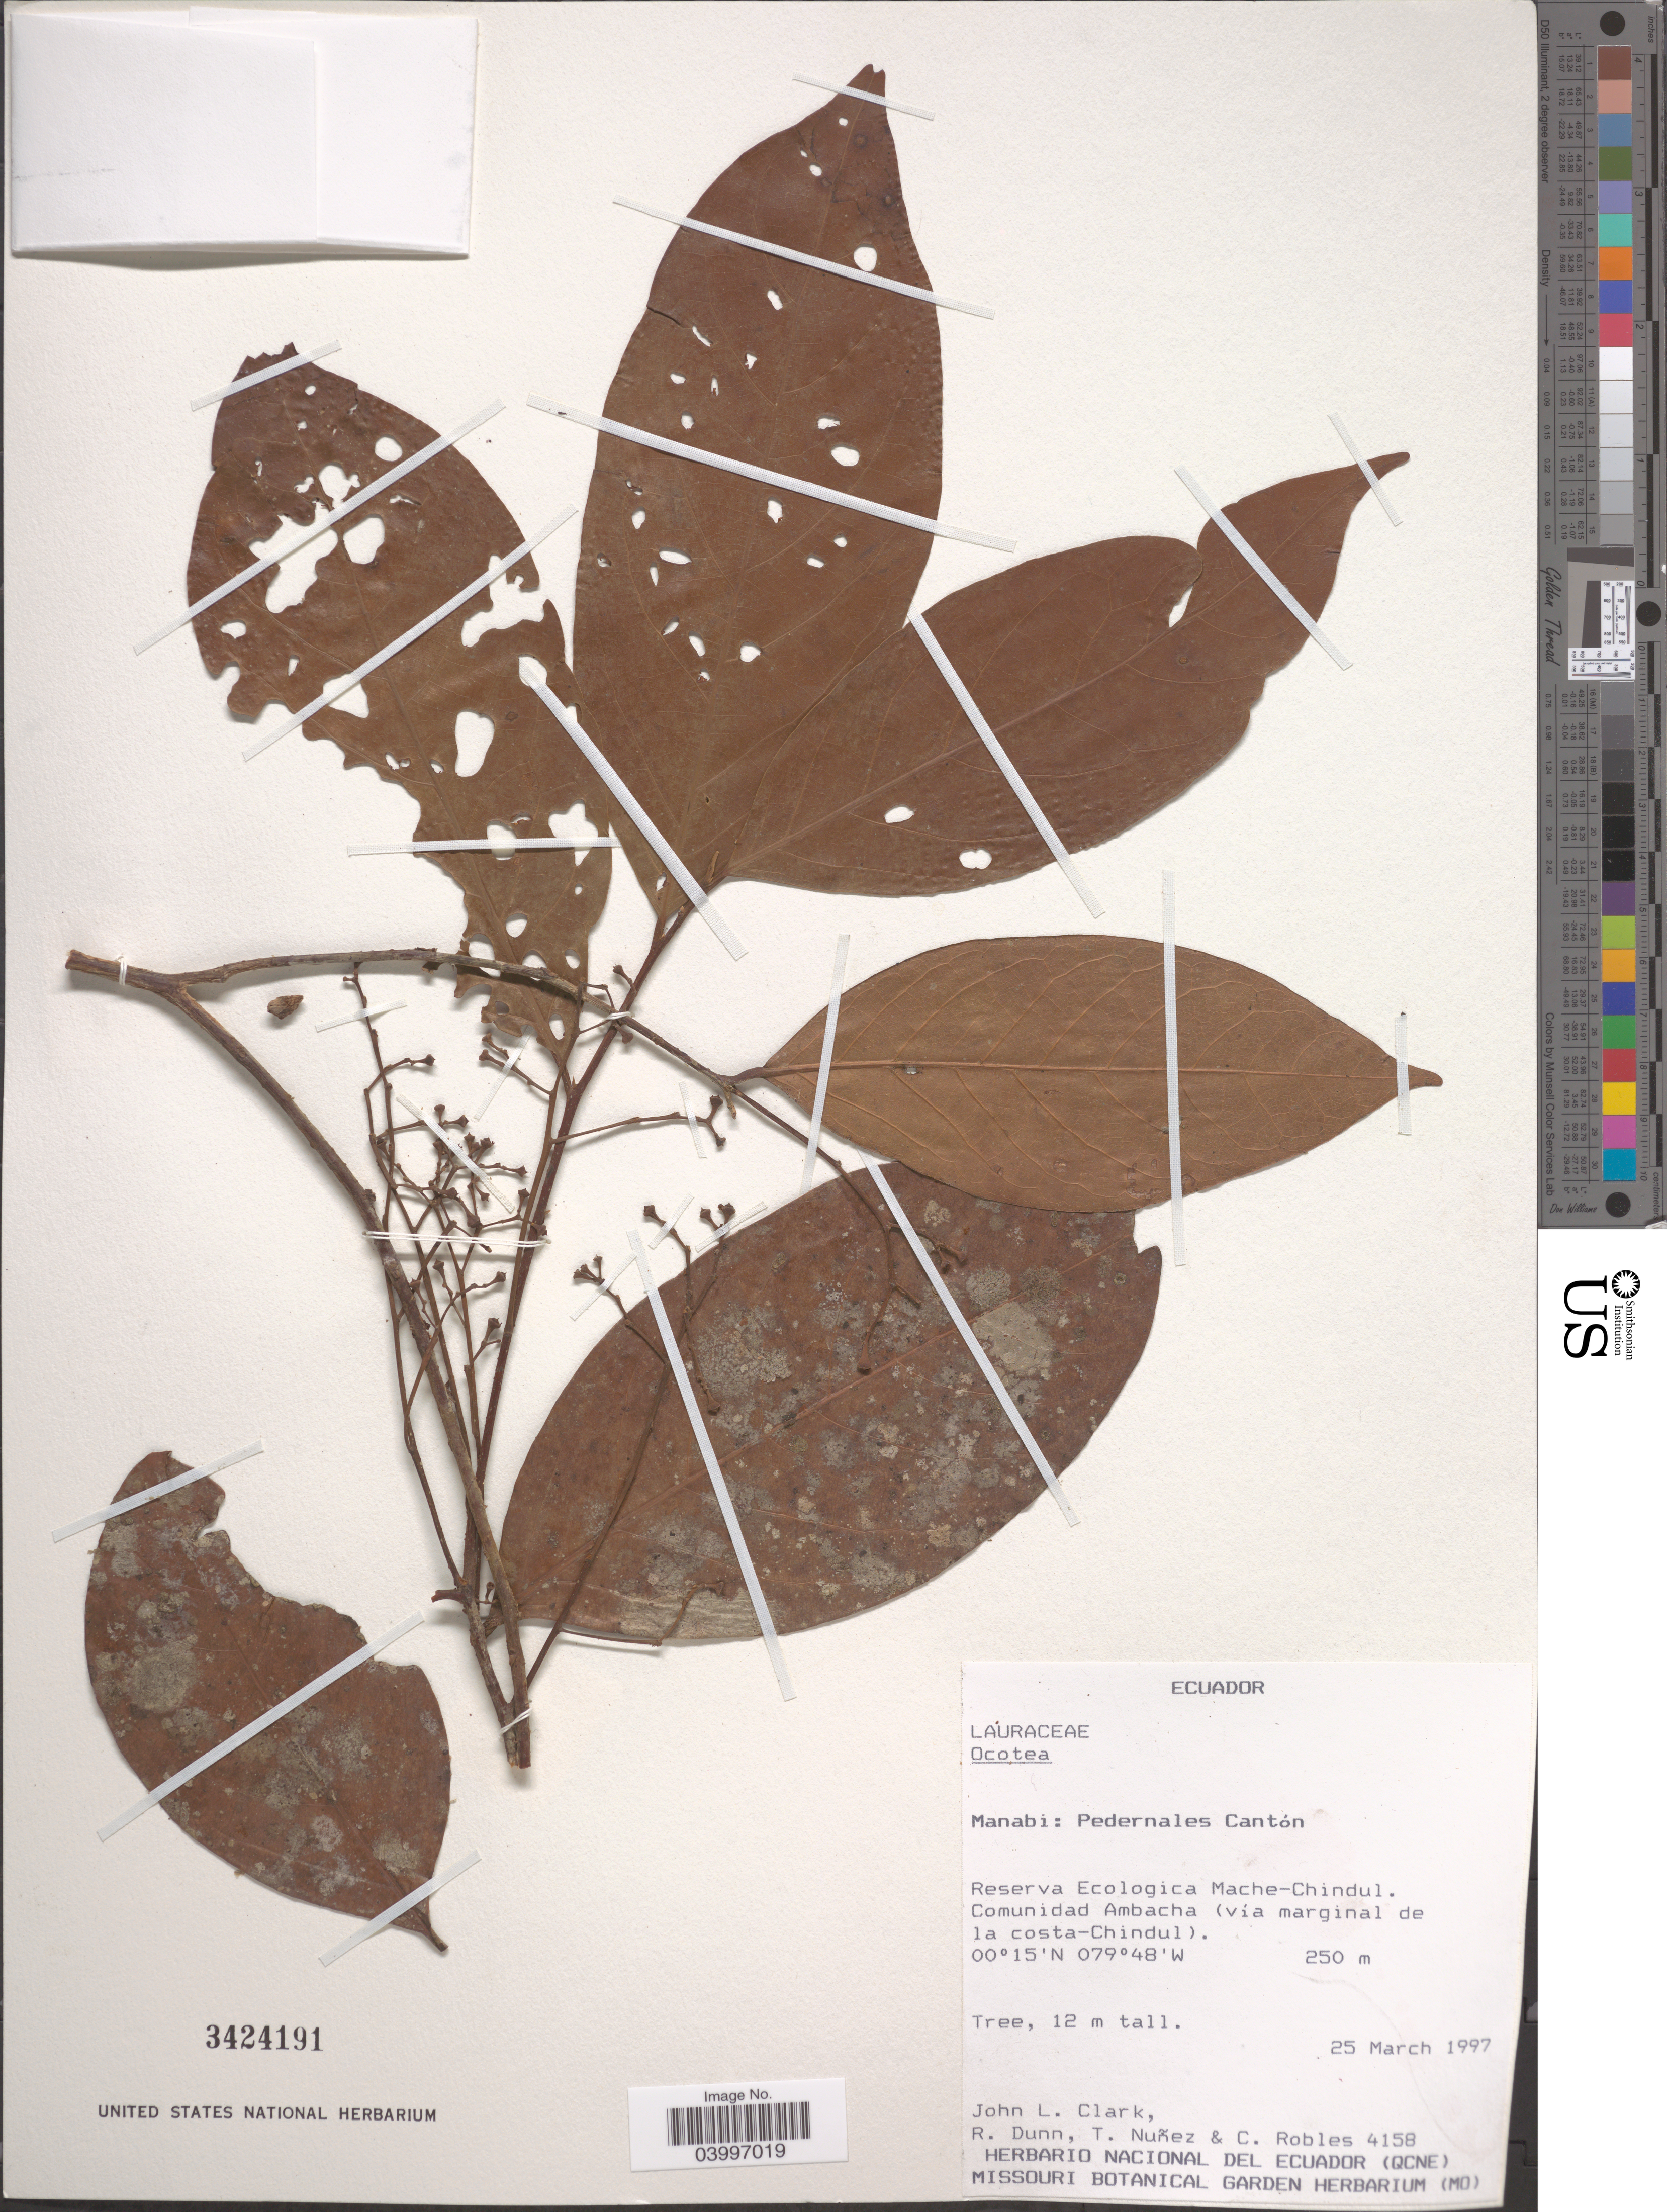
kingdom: Plantae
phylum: Tracheophyta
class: Magnoliopsida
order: Laurales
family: Lauraceae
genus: Ocotea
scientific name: Ocotea sp.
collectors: J. L. Clark, R. Dunn, T. Núñez & C. Robles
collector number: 4158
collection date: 1997-03-25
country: Ecuador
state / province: Manabí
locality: Pedernales Cantón. Reserva Ecologica Mache-Chindul. Comunidad Ambacha (vía marginal de la costa-Chindul).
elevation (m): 250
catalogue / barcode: US 3424191